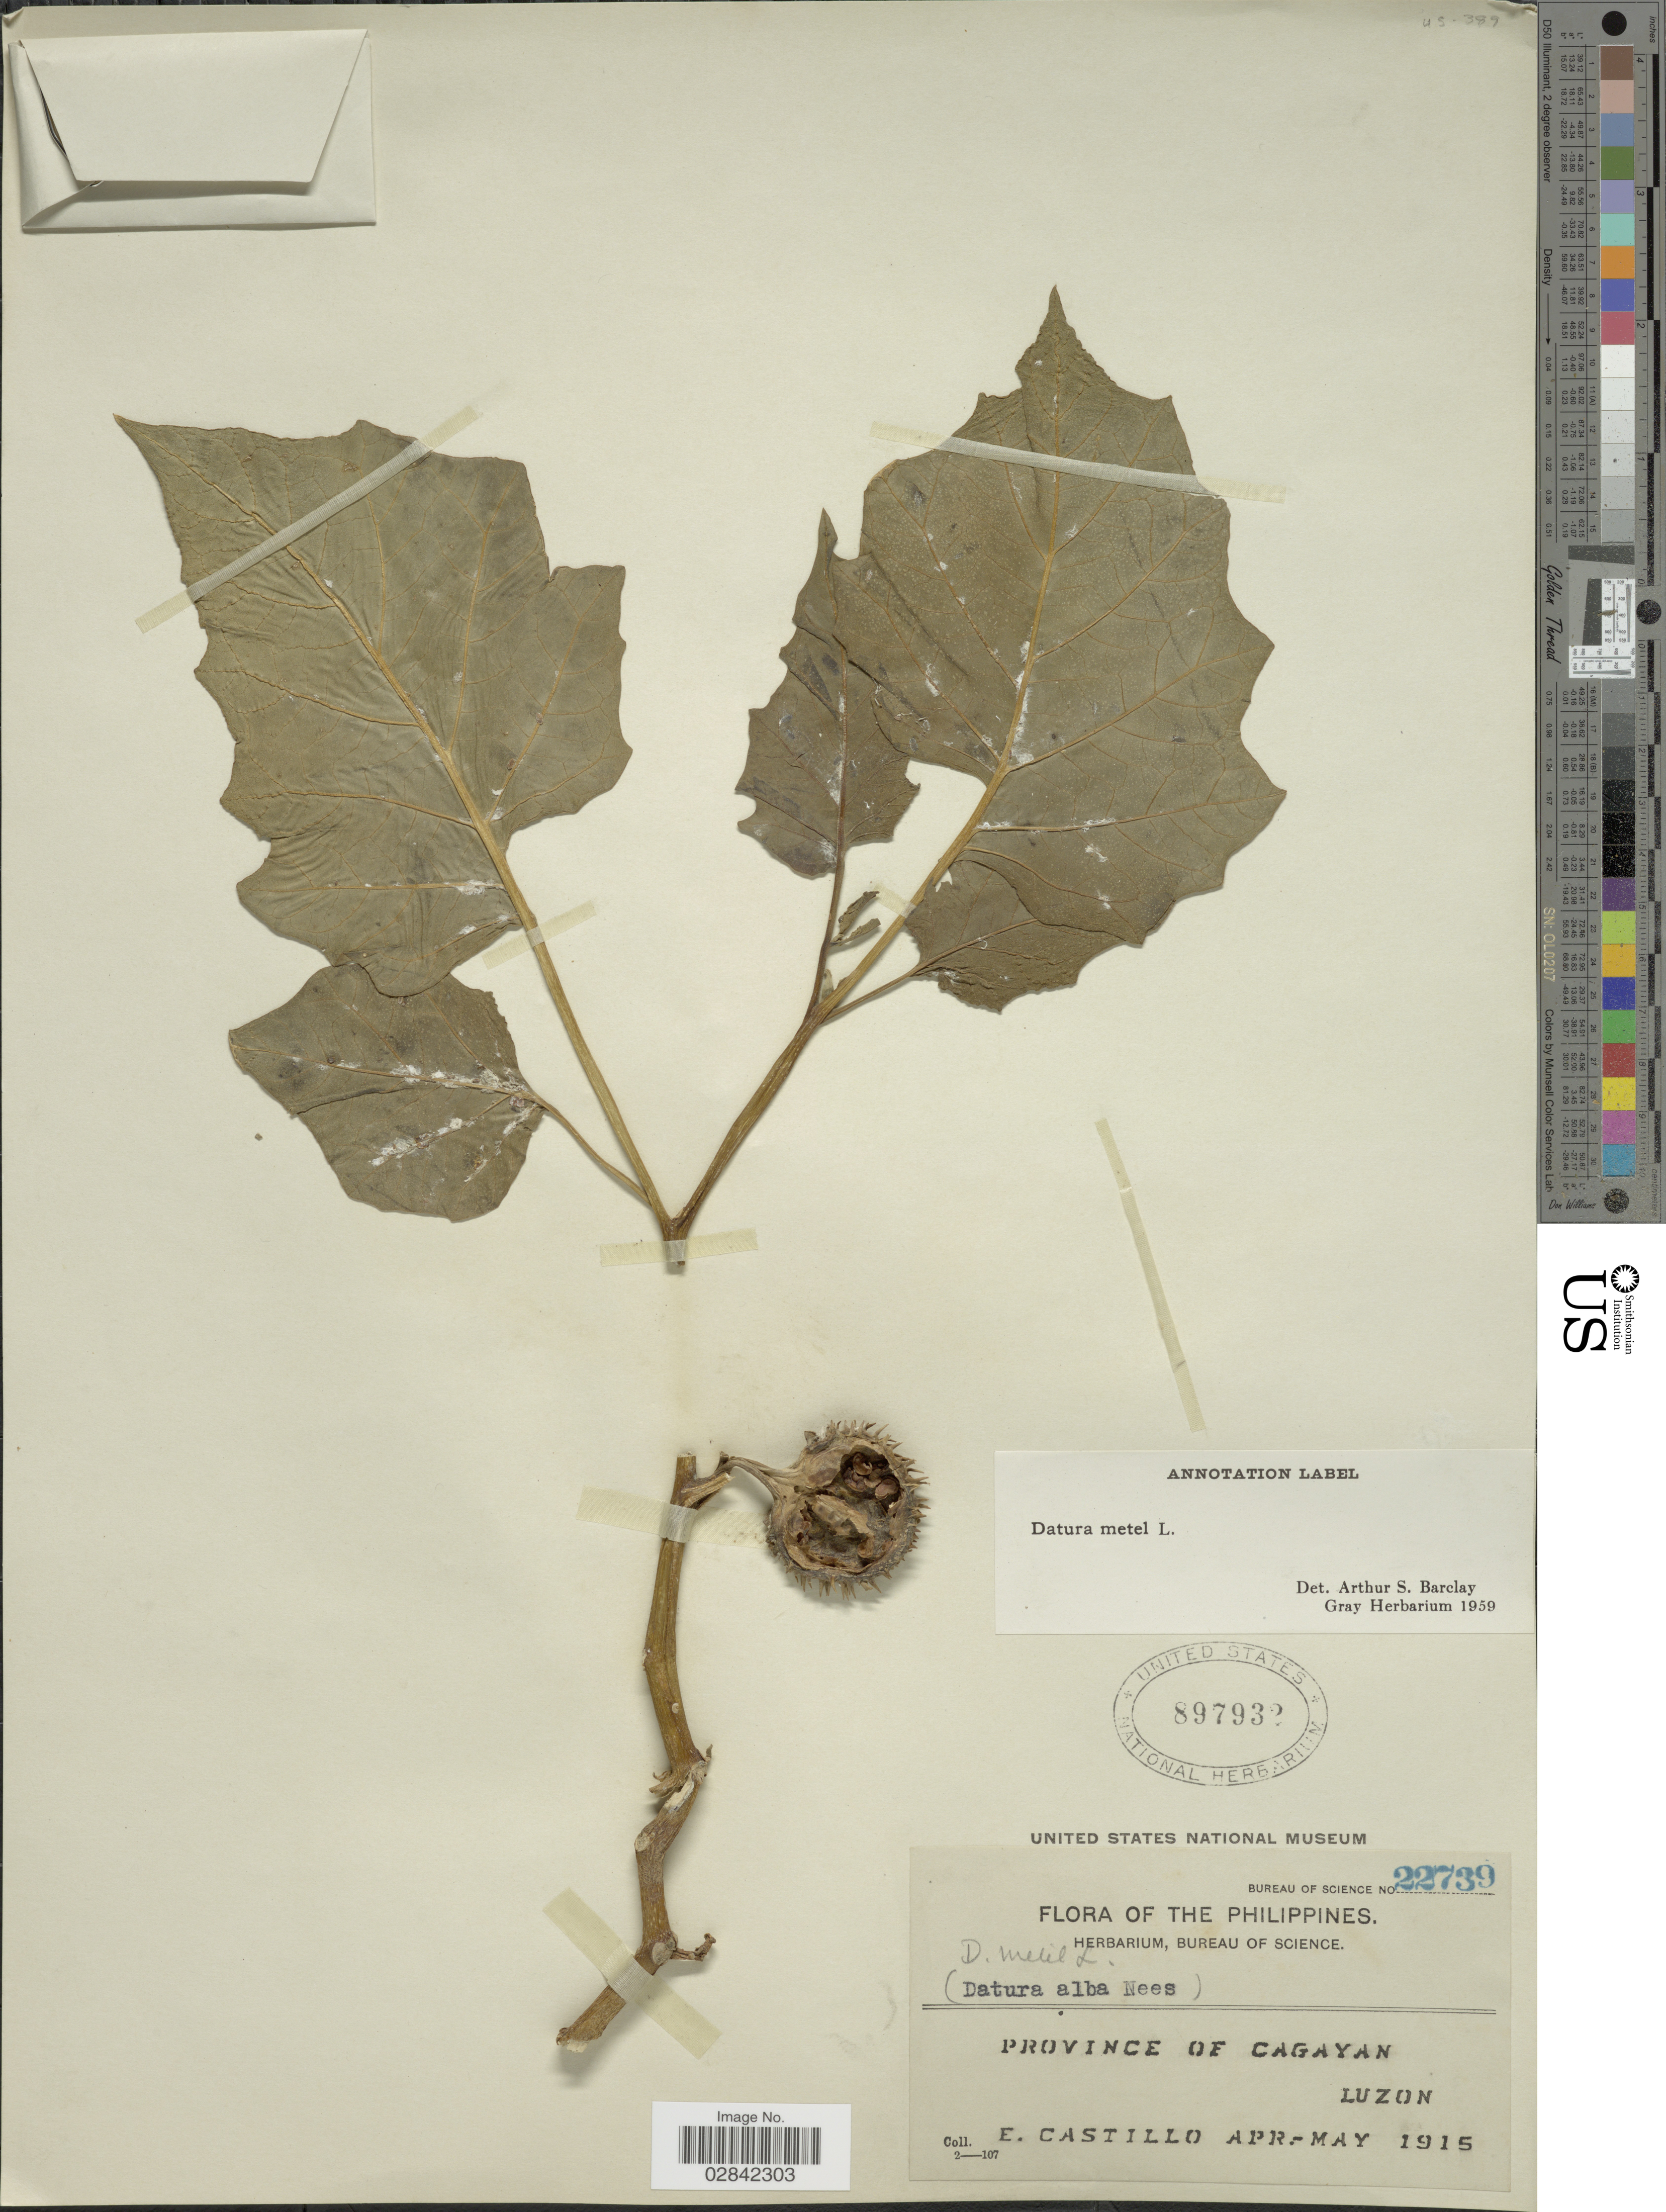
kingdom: Plantae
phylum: Tracheophyta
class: Magnoliopsida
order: Solanales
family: Solanaceae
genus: Datura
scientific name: Datura metel 'Flore Pleno'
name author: L.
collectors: E. Castillo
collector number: Bureau of Science 22739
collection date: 1915-04/1915-05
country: Philippines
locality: Province of Cagayan, Luzon.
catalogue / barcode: US 897932